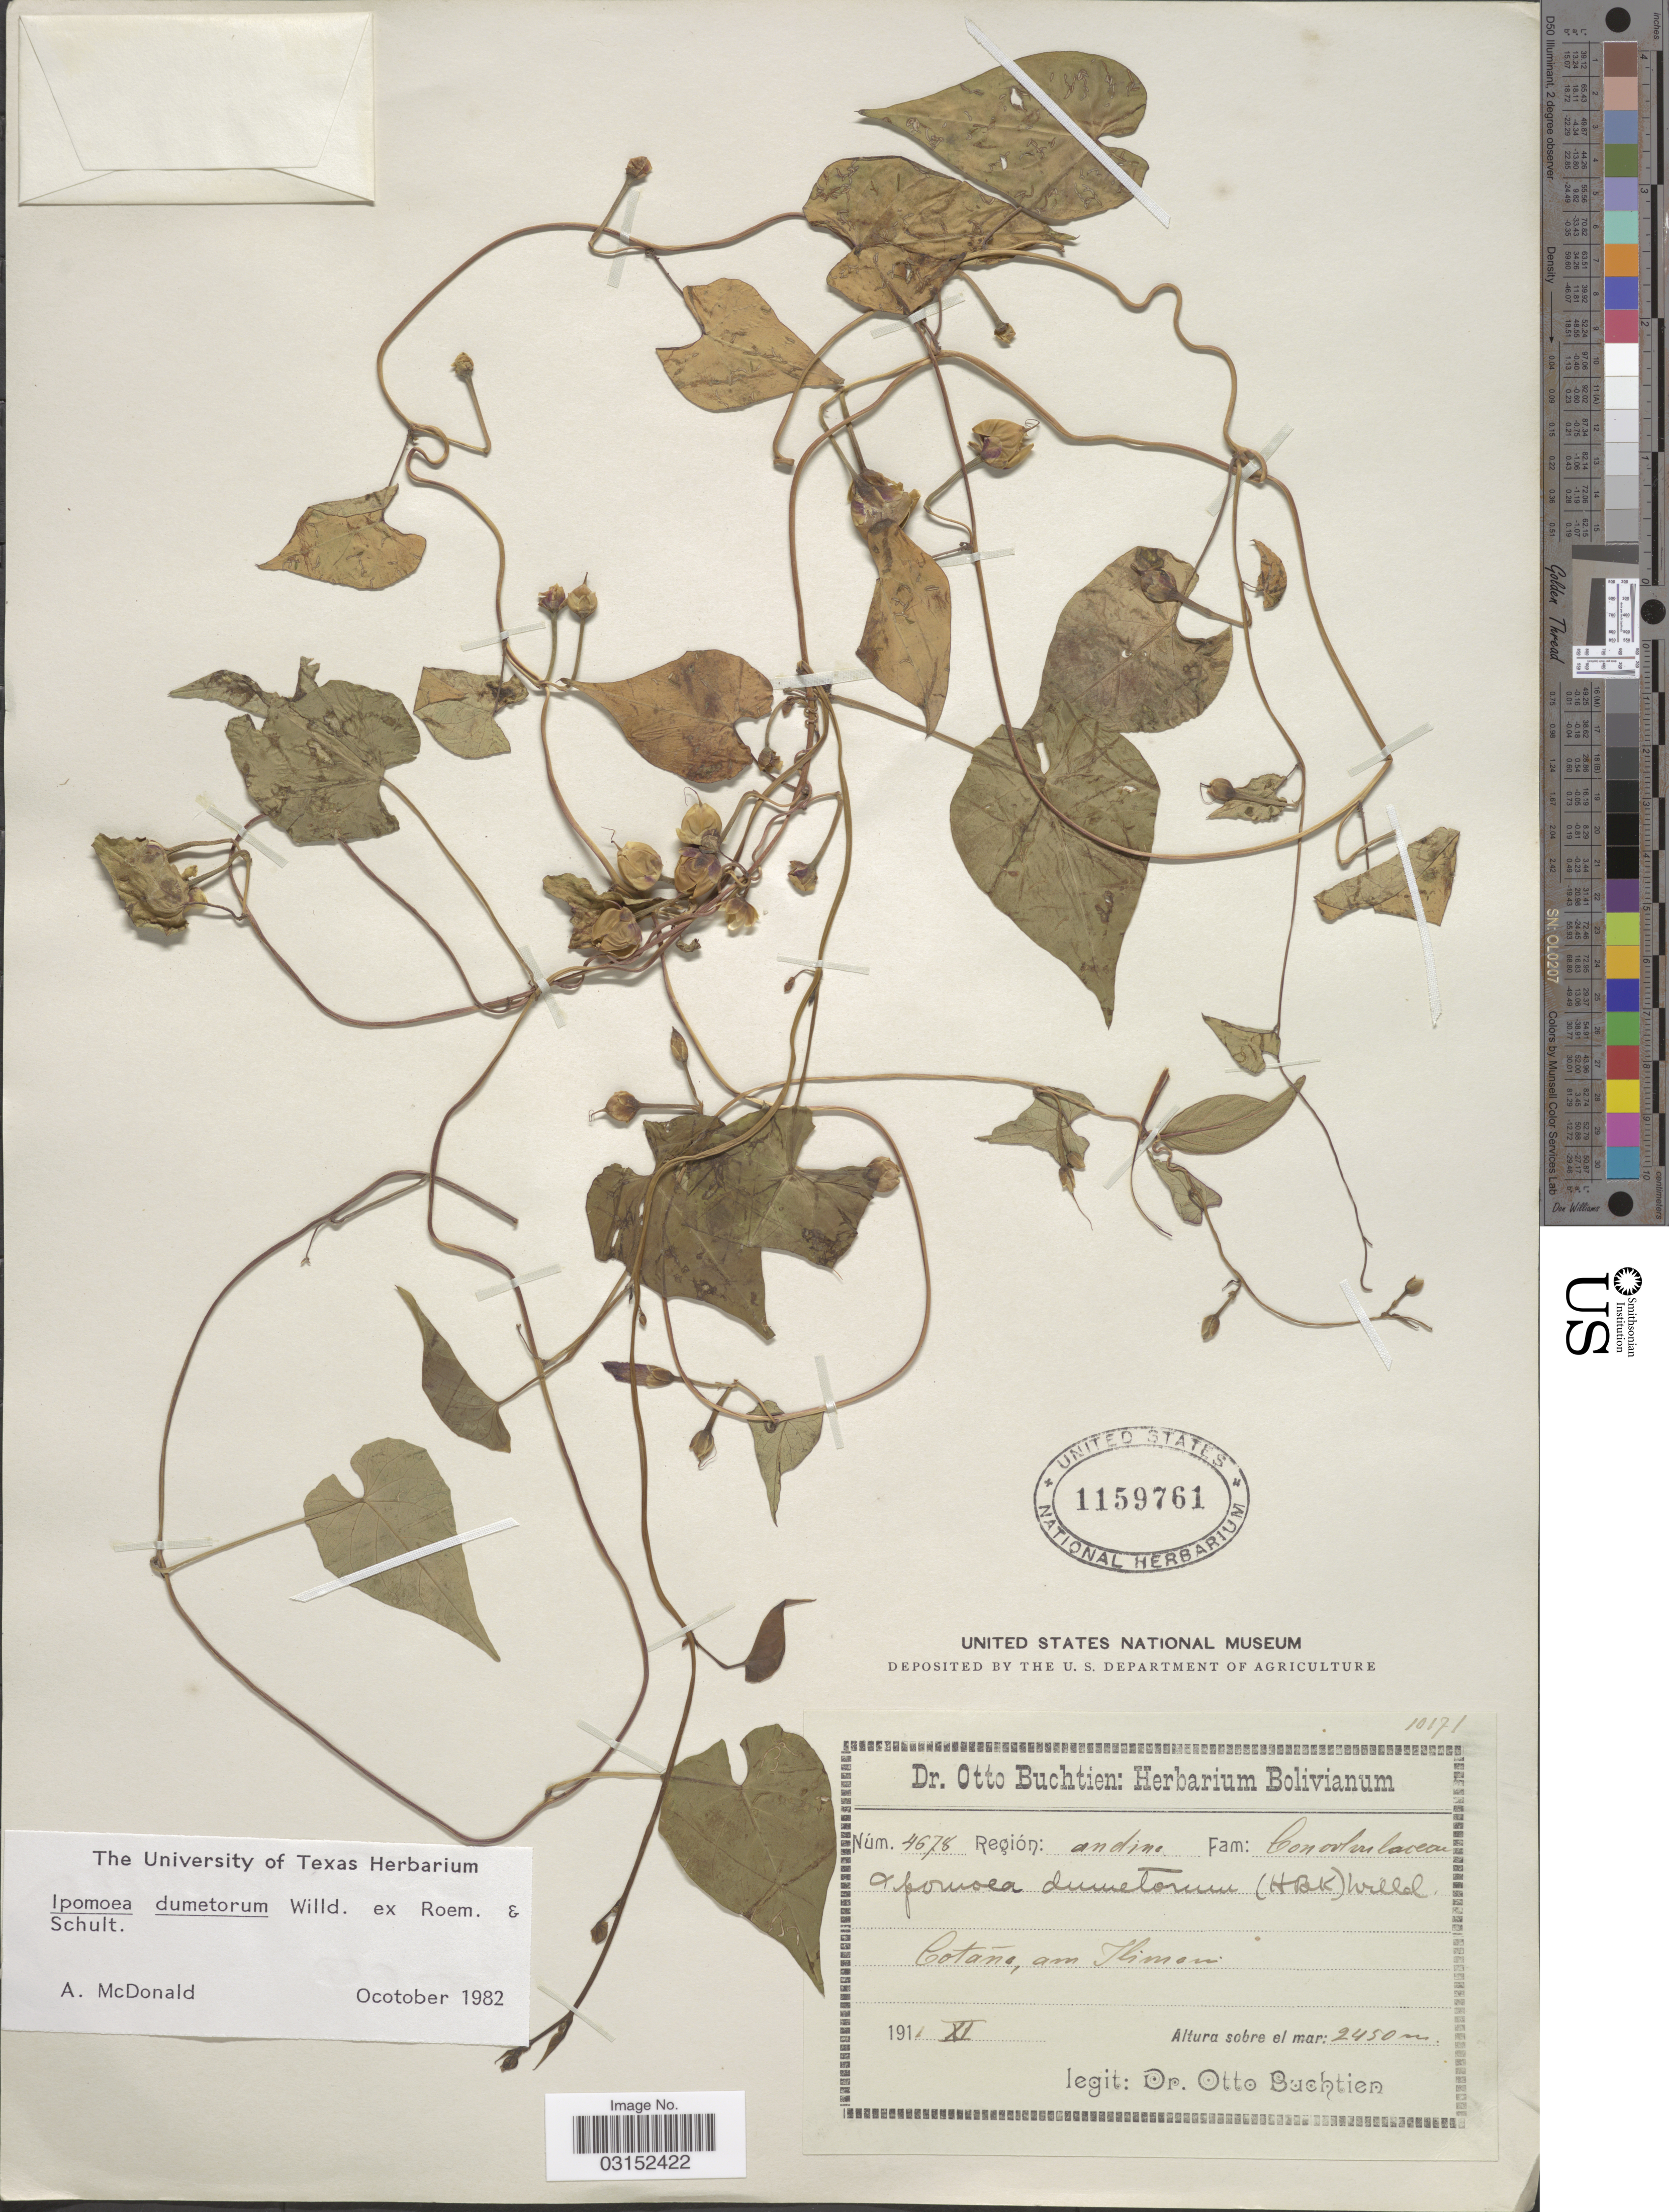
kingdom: Plantae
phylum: Tracheophyta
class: Magnoliopsida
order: Solanales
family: Convolvulaceae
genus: Ipomoea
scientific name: Ipomoea dumetorum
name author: Willd.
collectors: O. Buchtien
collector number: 4678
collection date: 1911-11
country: Bolivia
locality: Región: Andina, Cotaña, am Ilimani.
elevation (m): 2450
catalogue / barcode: US 1159761